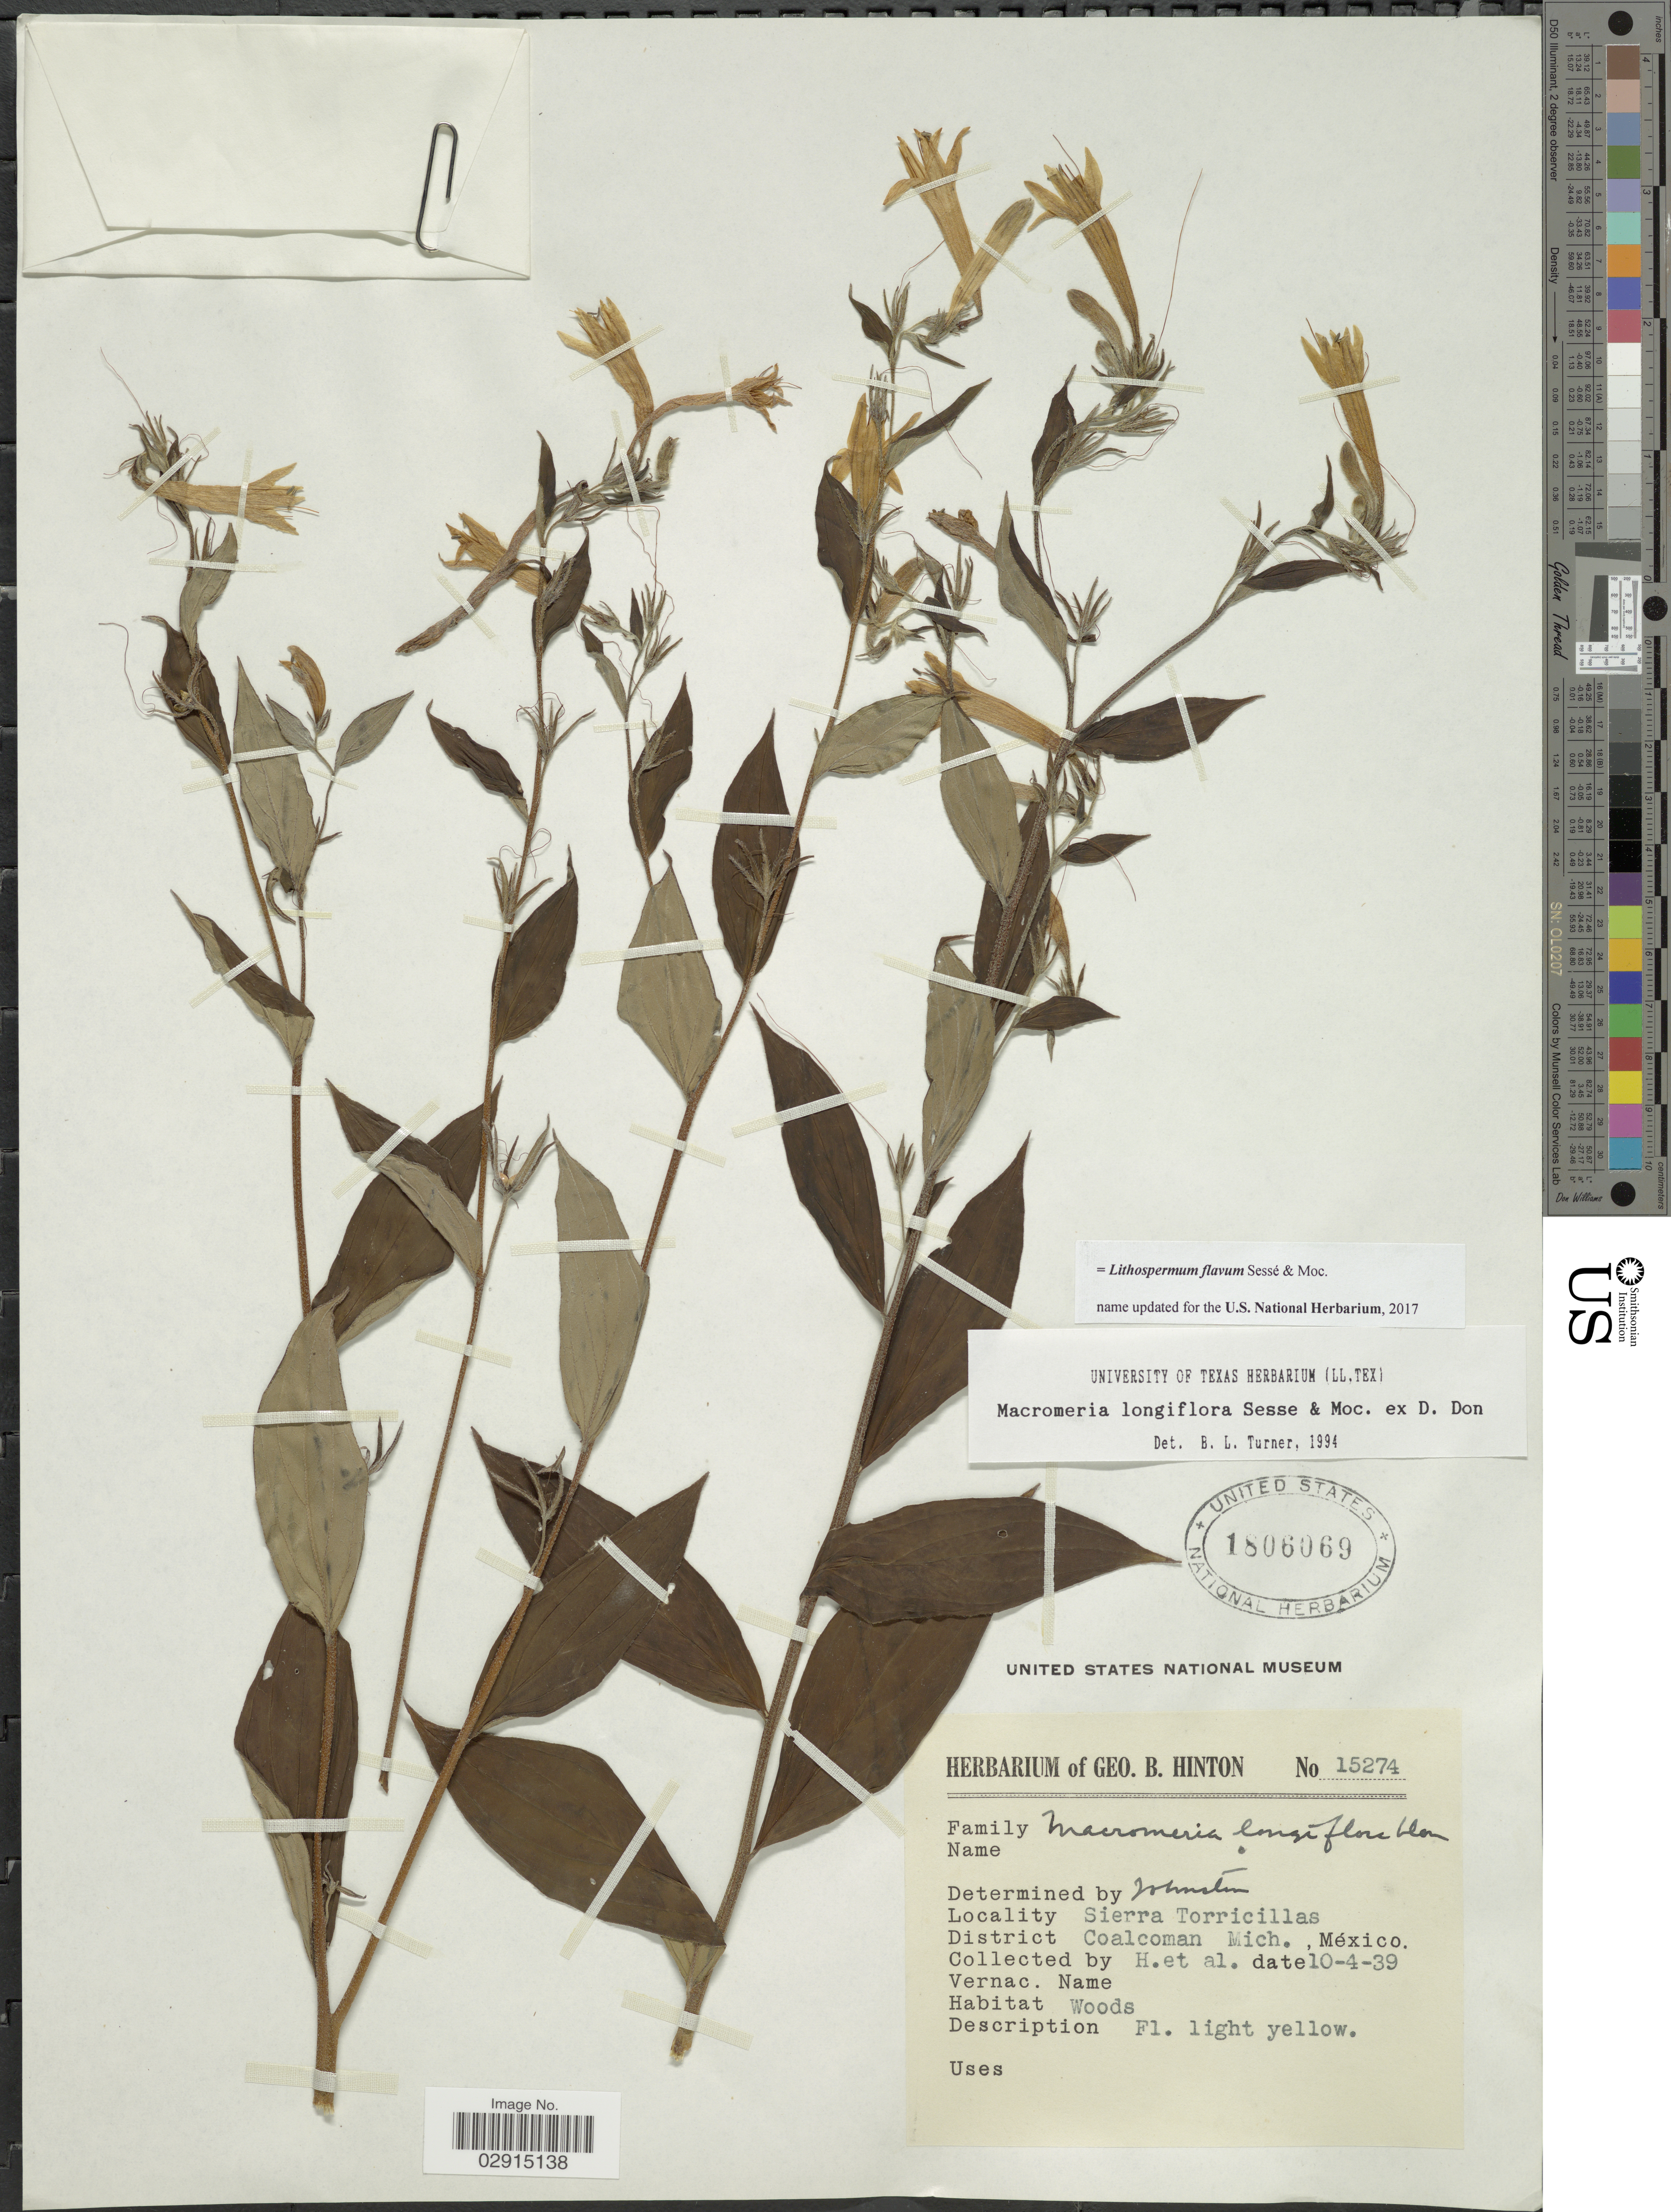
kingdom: Plantae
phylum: Tracheophyta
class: Magnoliopsida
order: Boraginales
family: Boraginaceae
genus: Lithospermum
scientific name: Lithospermum flavum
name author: Sessé & Moc.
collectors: G. B. Hinton & et al.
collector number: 15274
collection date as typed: Transcribed d/m/y: 10/4/39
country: Mexico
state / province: Michoacán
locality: Sierra Torricillas, District Coalcoman.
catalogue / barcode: US 1806069